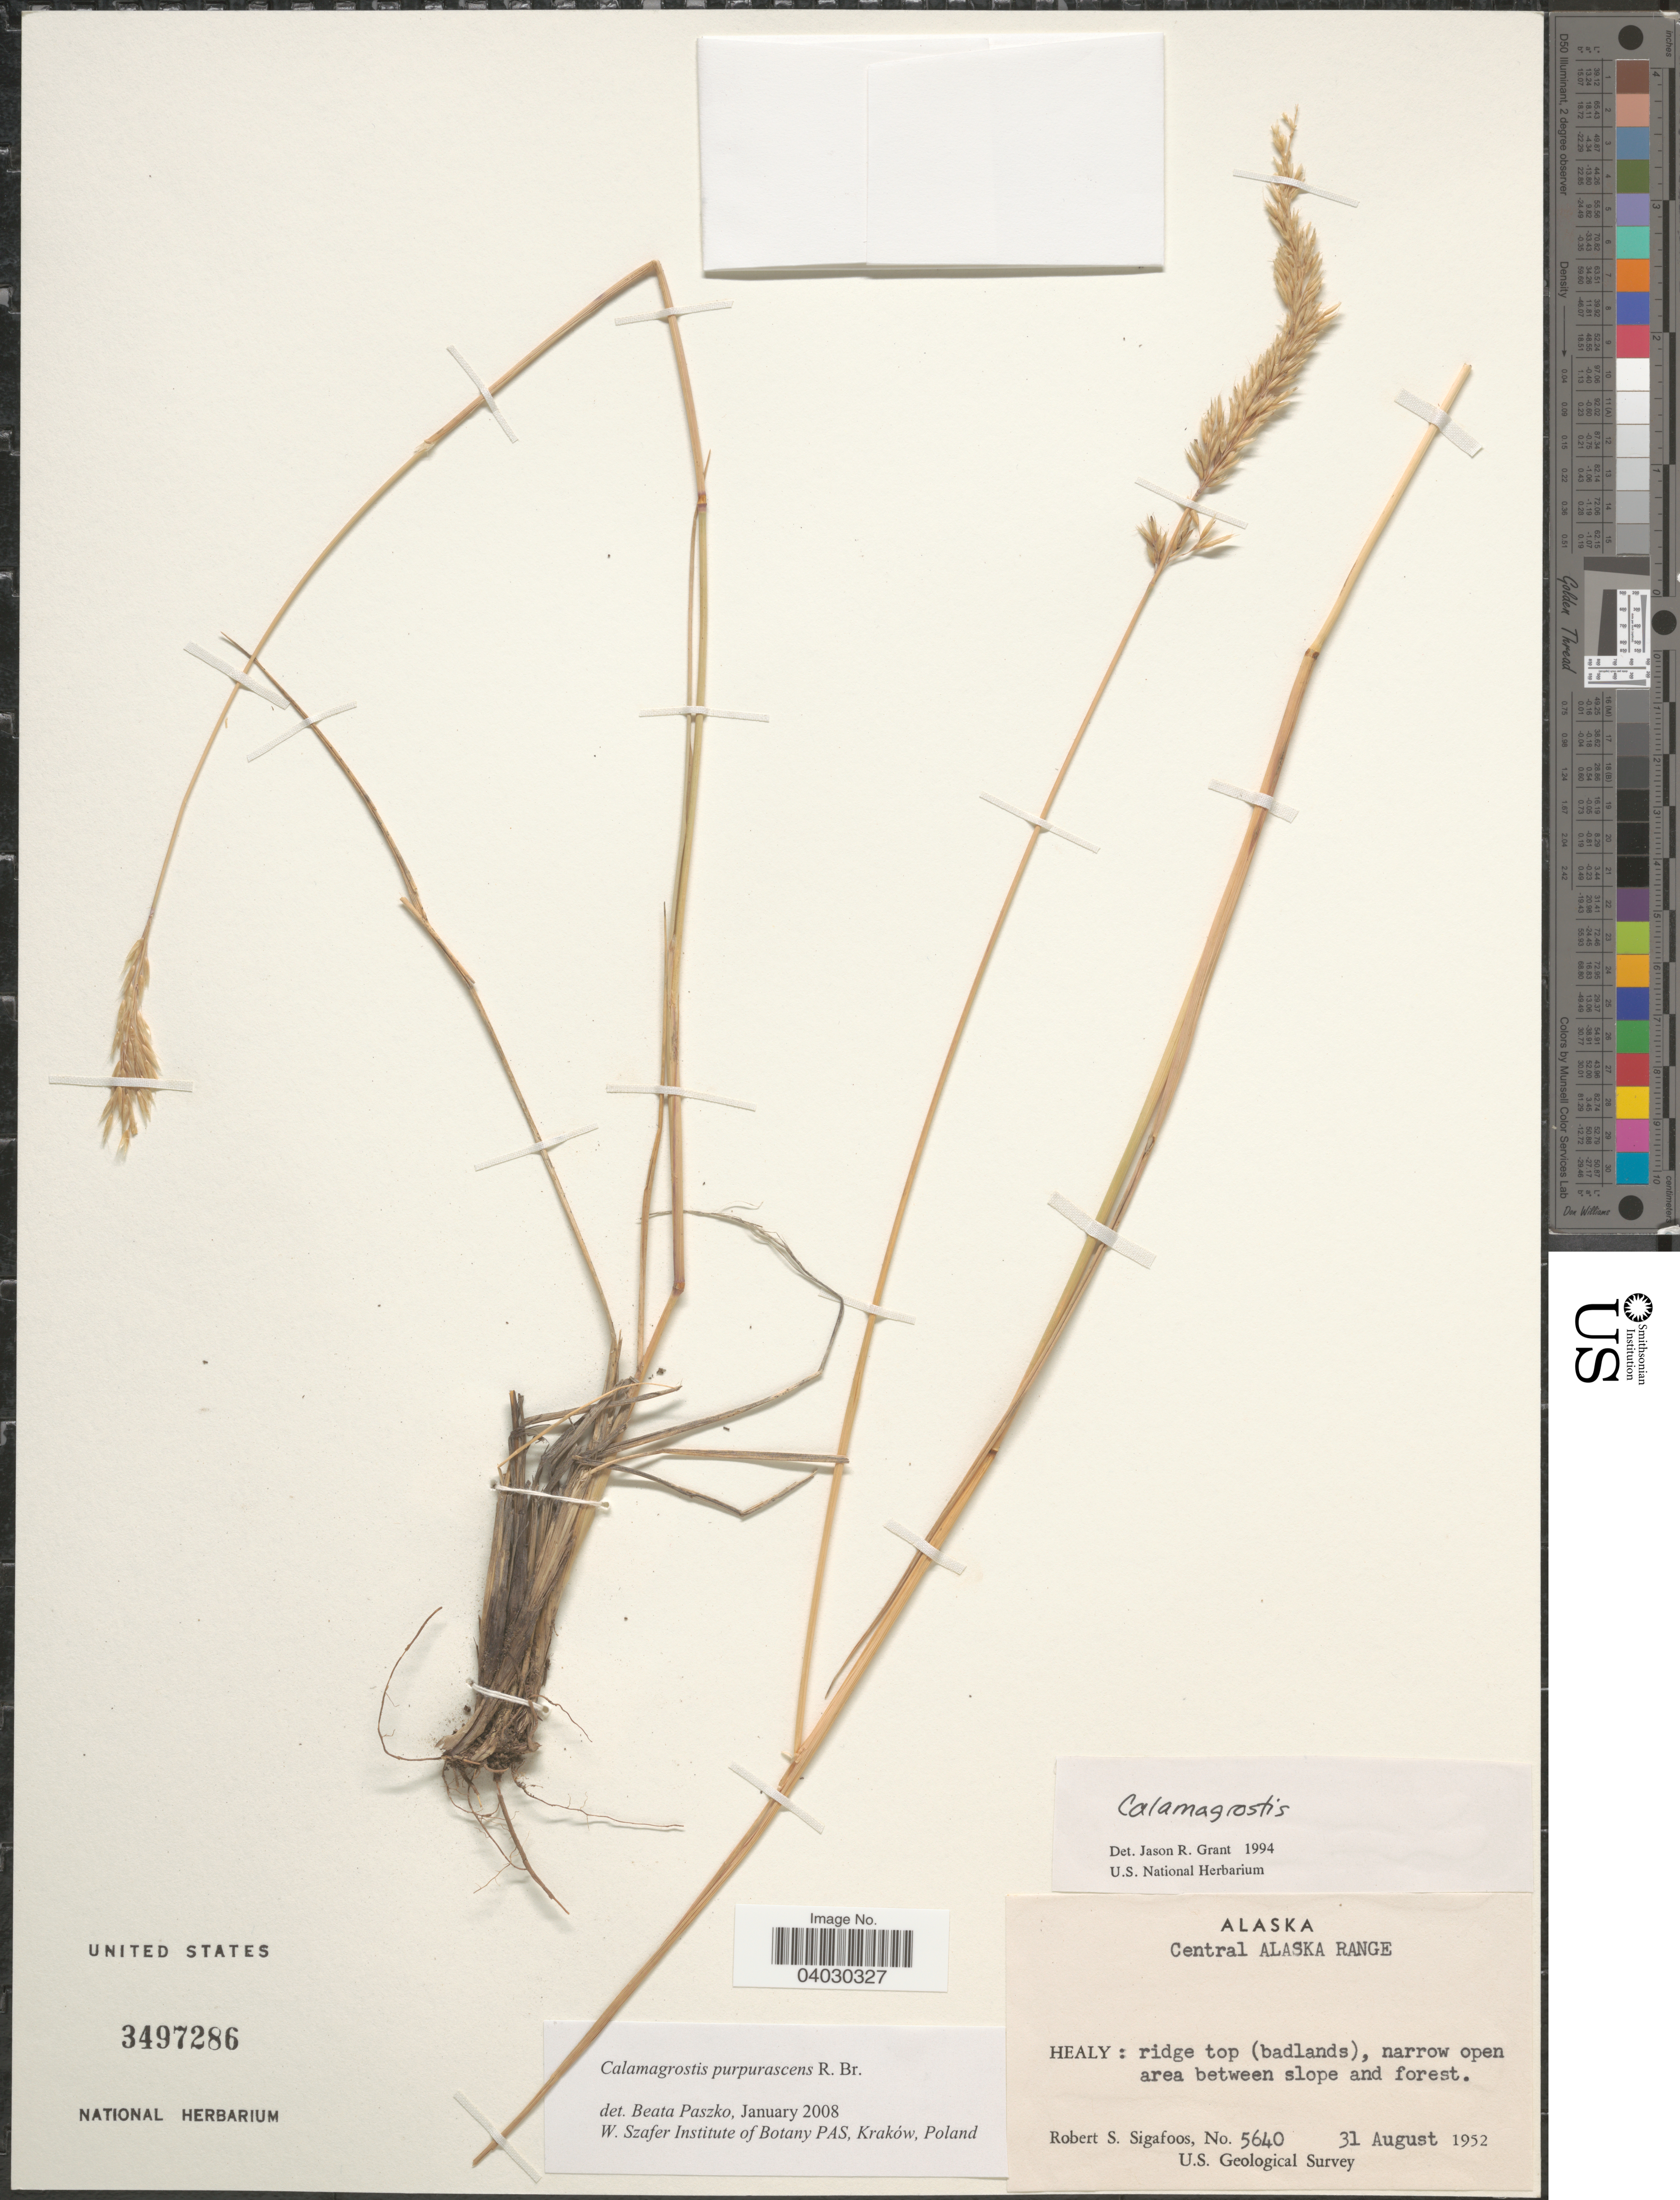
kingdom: Plantae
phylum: Tracheophyta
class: Liliopsida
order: Poales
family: Poaceae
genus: Calamagrostis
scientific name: Calamagrostis purpurascens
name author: R. Br.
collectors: R. Sigafoos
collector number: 5640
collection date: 1952-08-31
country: United States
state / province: Alaska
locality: Central Alaska Range. Healy: ridge top (badlands), narrow open area between slope and forest.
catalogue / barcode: US 3497286